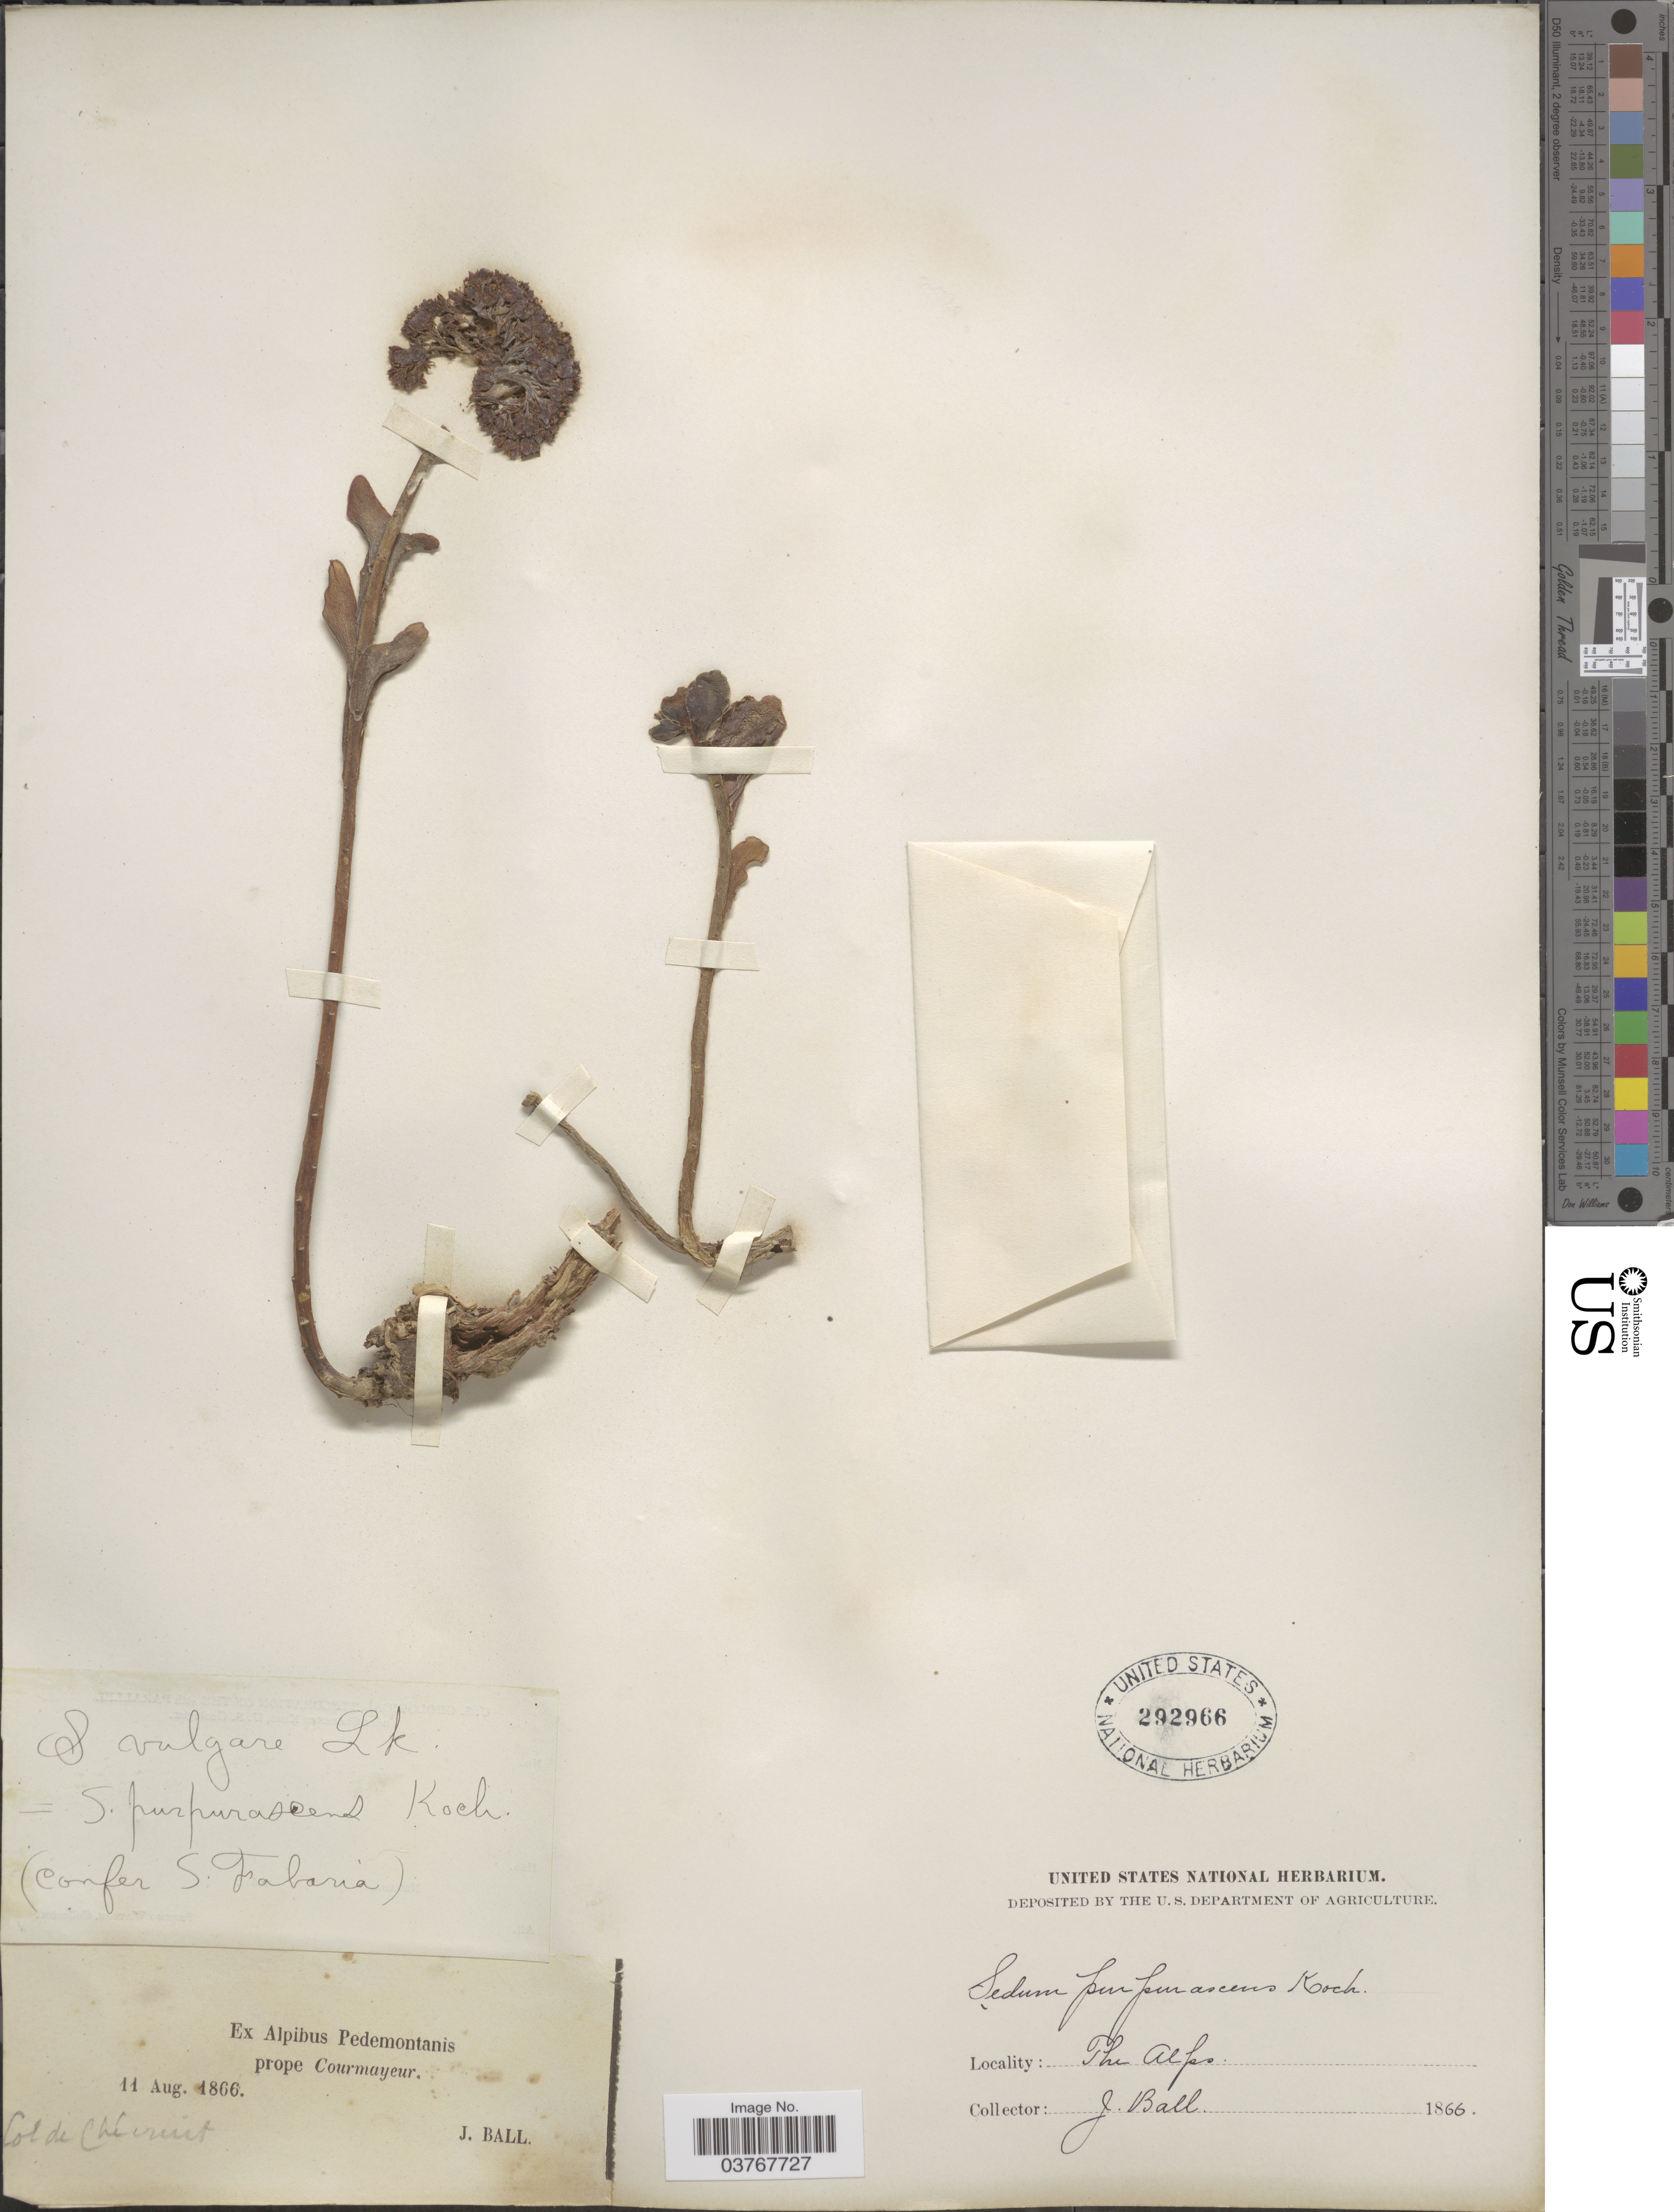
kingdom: Plantae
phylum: Tracheophyta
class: Magnoliopsida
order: Saxifragales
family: Crassulaceae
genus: Sedum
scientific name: Sedum purpurascens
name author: W.D.J. Koch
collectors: J. Ball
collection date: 1866-08-11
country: Italy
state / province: Piedmont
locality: Ex Alpibus Pedemontanis prope Courmayeur. Col de Checruit [Checrouit].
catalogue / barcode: US 292966